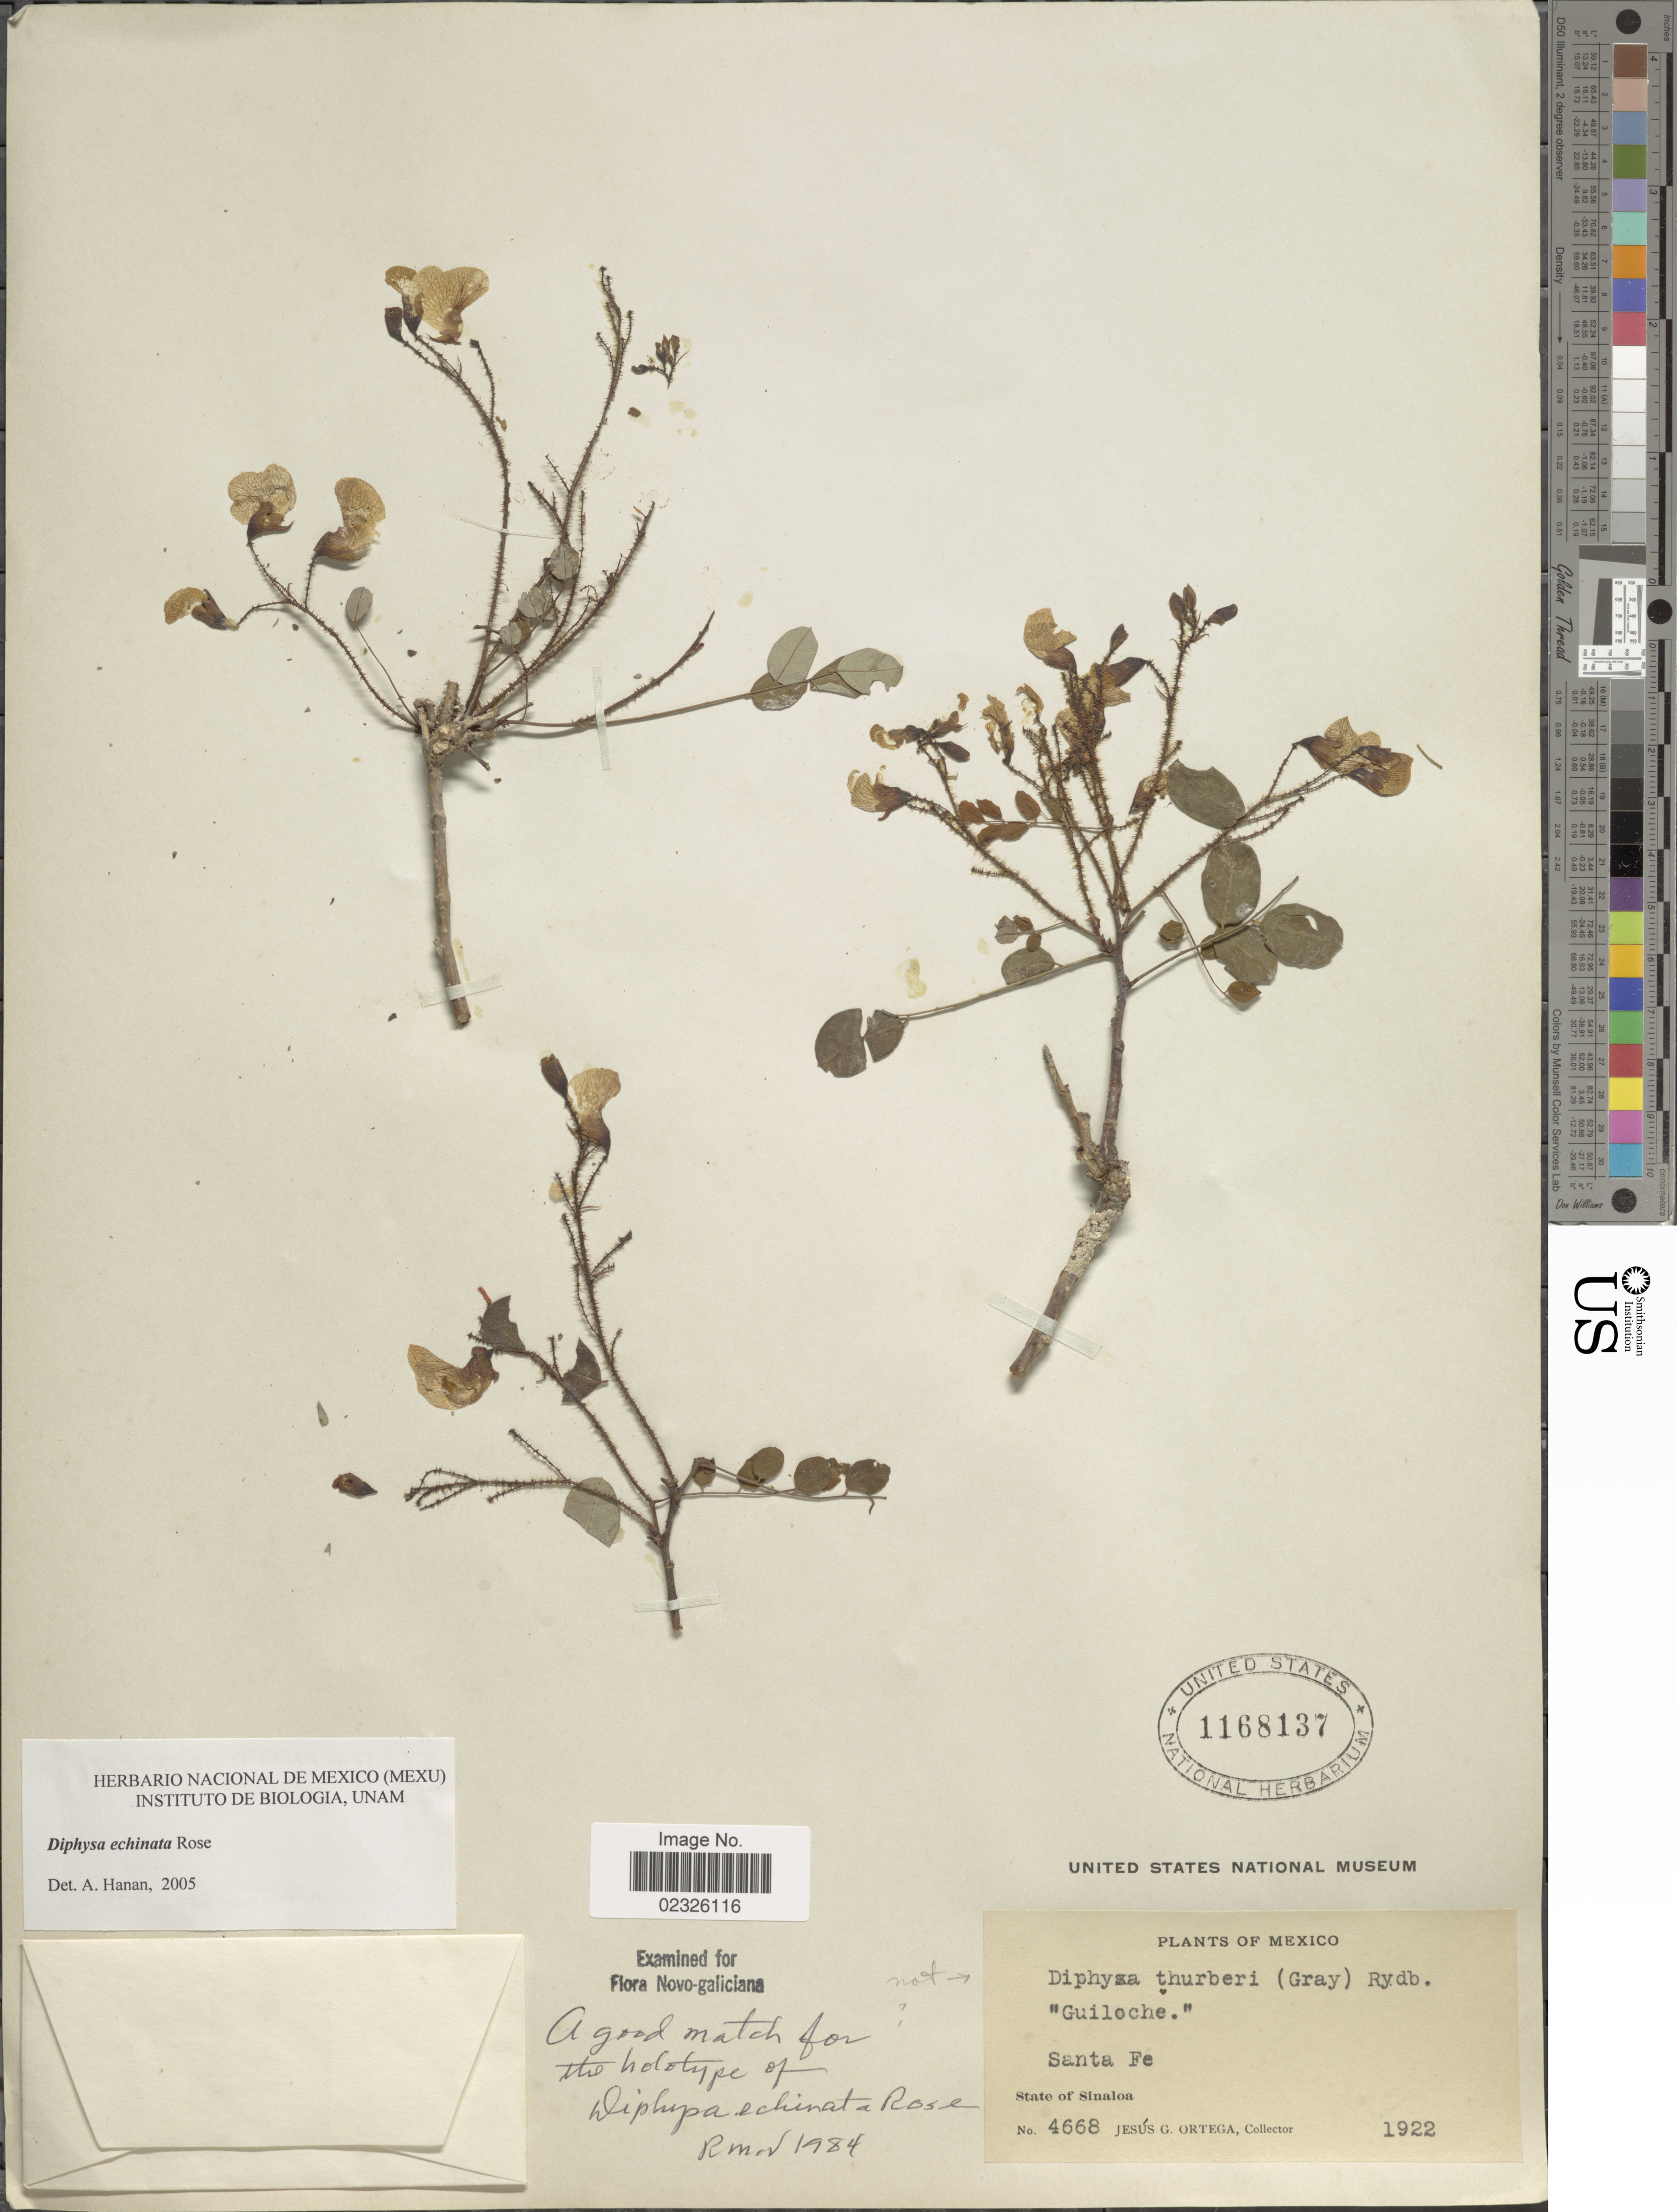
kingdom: Plantae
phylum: Tracheophyta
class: Magnoliopsida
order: Fabales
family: Fabaceae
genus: Diphysa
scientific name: Diphysa echinata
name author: Rose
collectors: J. Ortega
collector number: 4668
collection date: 1922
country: Mexico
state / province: Sinaloa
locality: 'Guiloche' Santa Fe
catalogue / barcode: US 1168137